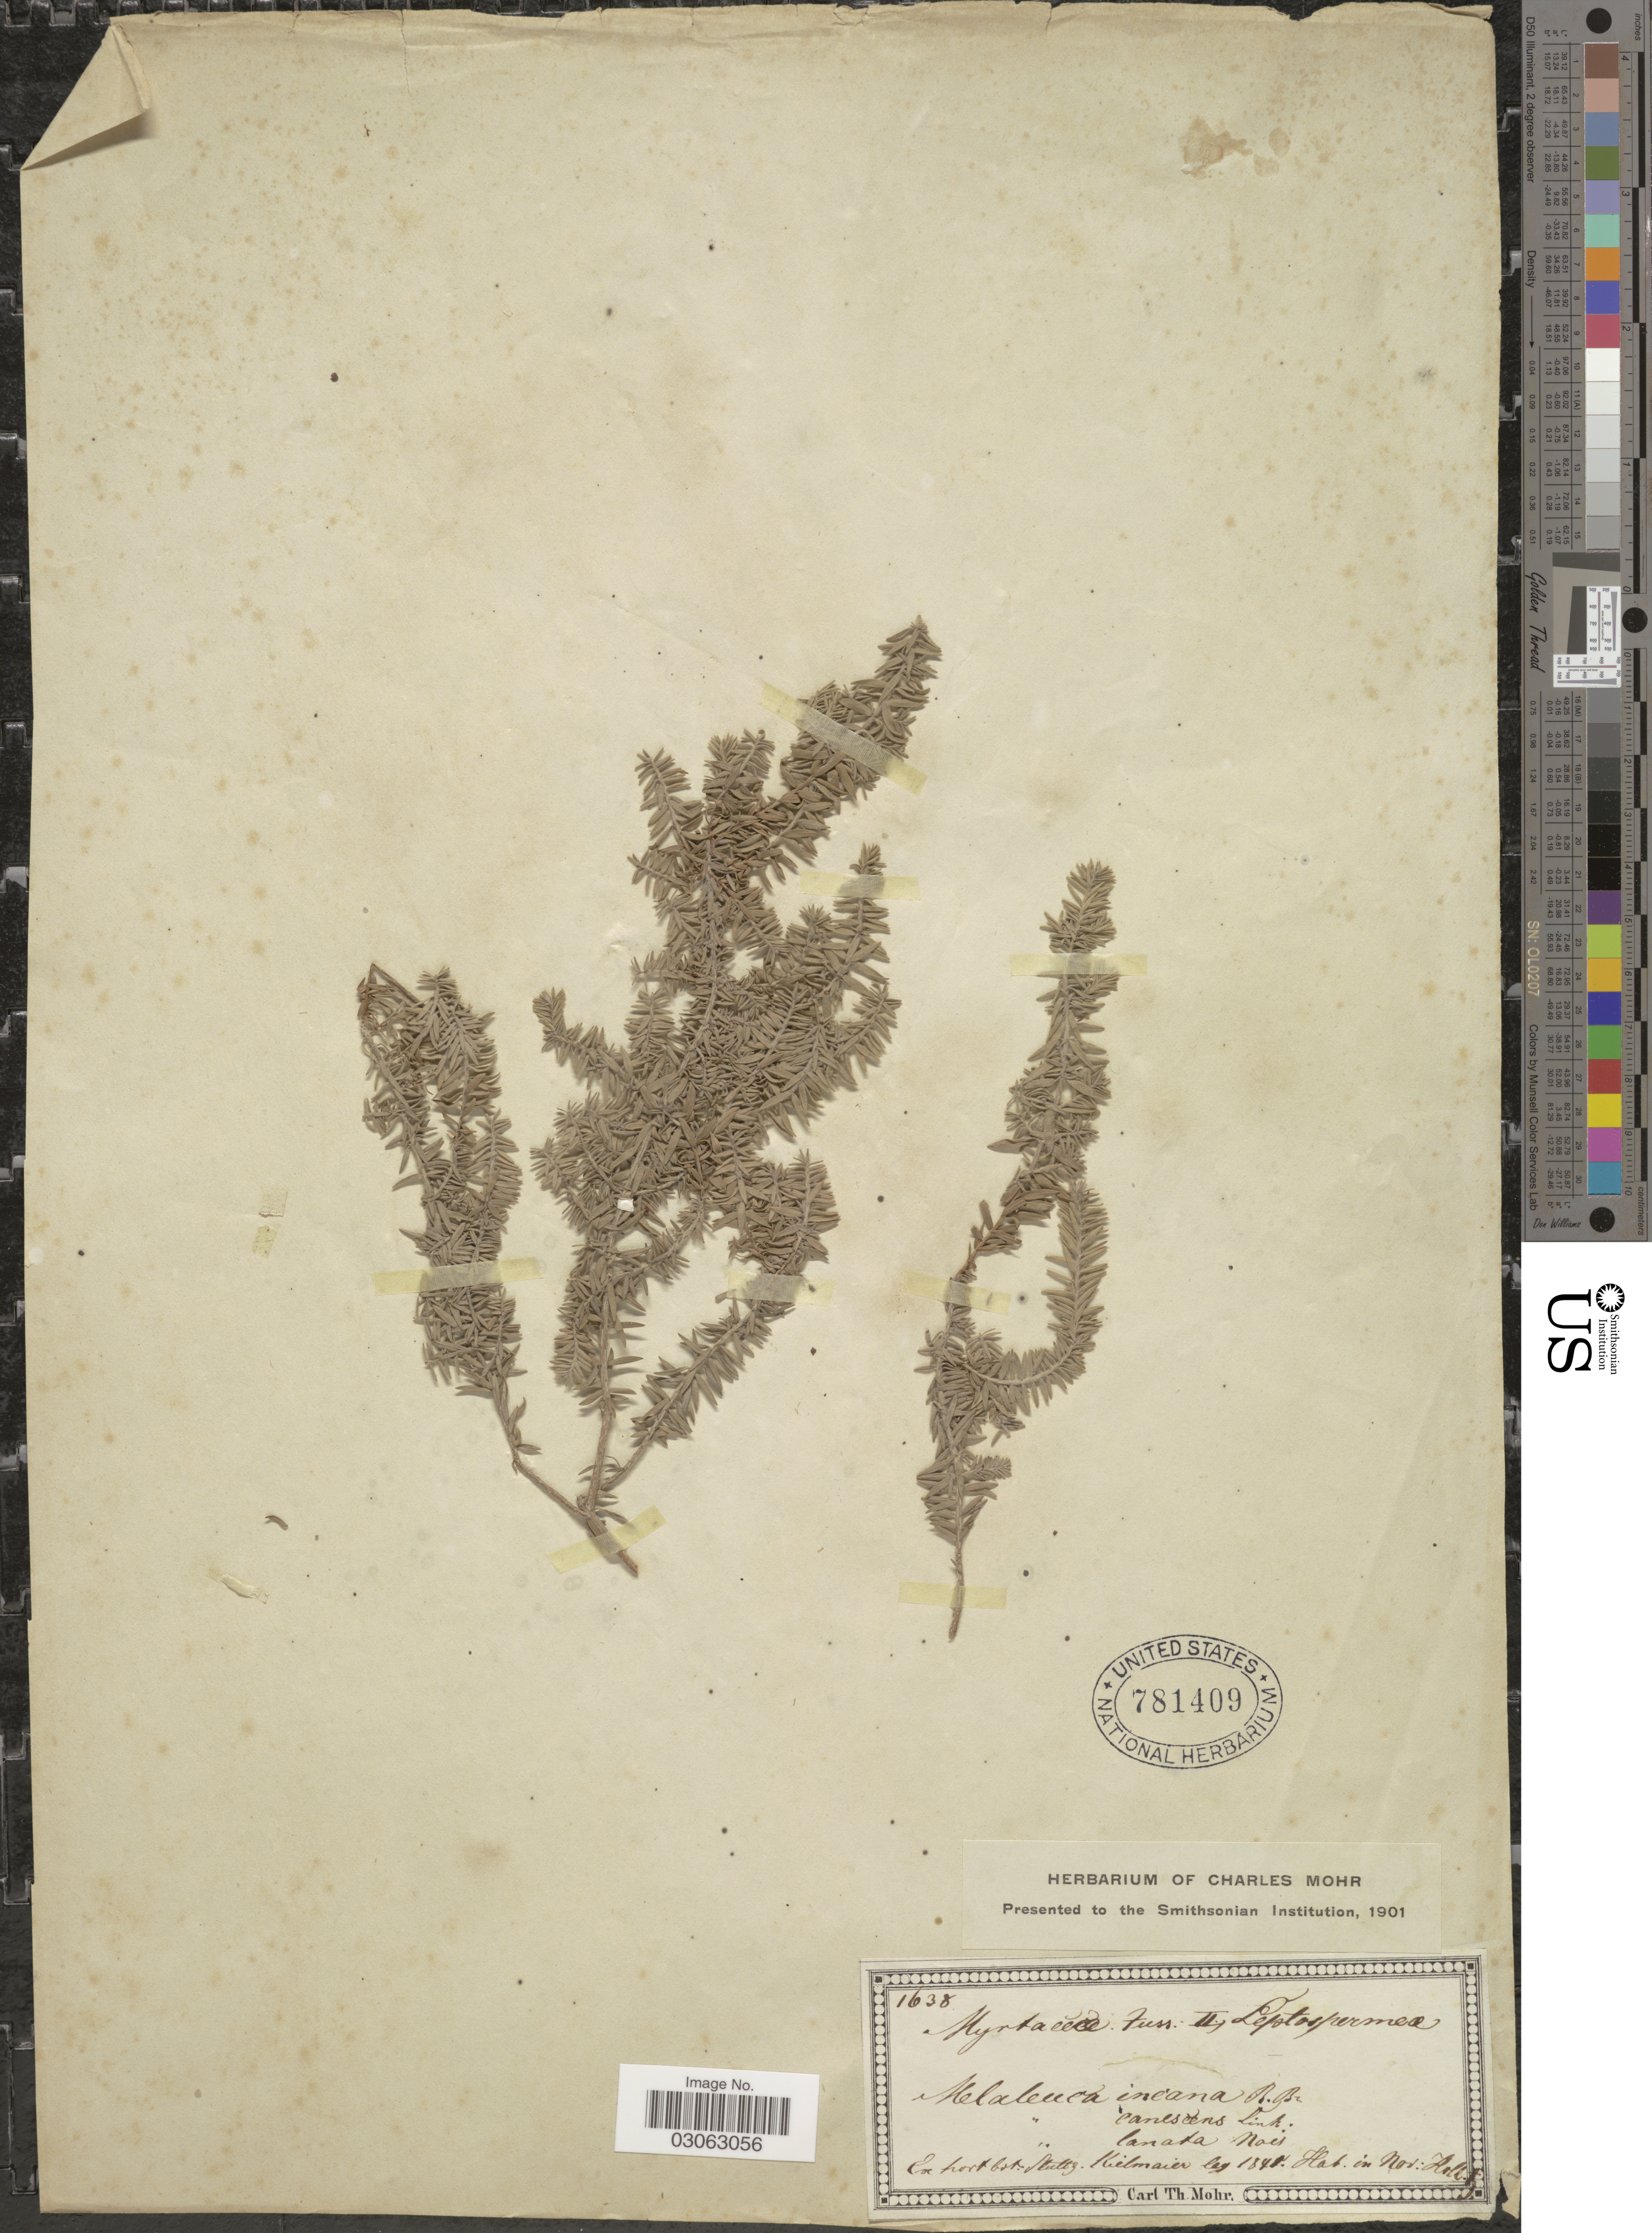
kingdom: Plantae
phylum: Tracheophyta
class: Magnoliopsida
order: Myrtales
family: Myrtaceae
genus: Melaleuca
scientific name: Melaleuca incana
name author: R. Br.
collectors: Ex hort bot. Stuttg-Kielmaier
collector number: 1638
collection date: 1841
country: Australia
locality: Nov:Holl.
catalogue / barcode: US 781409